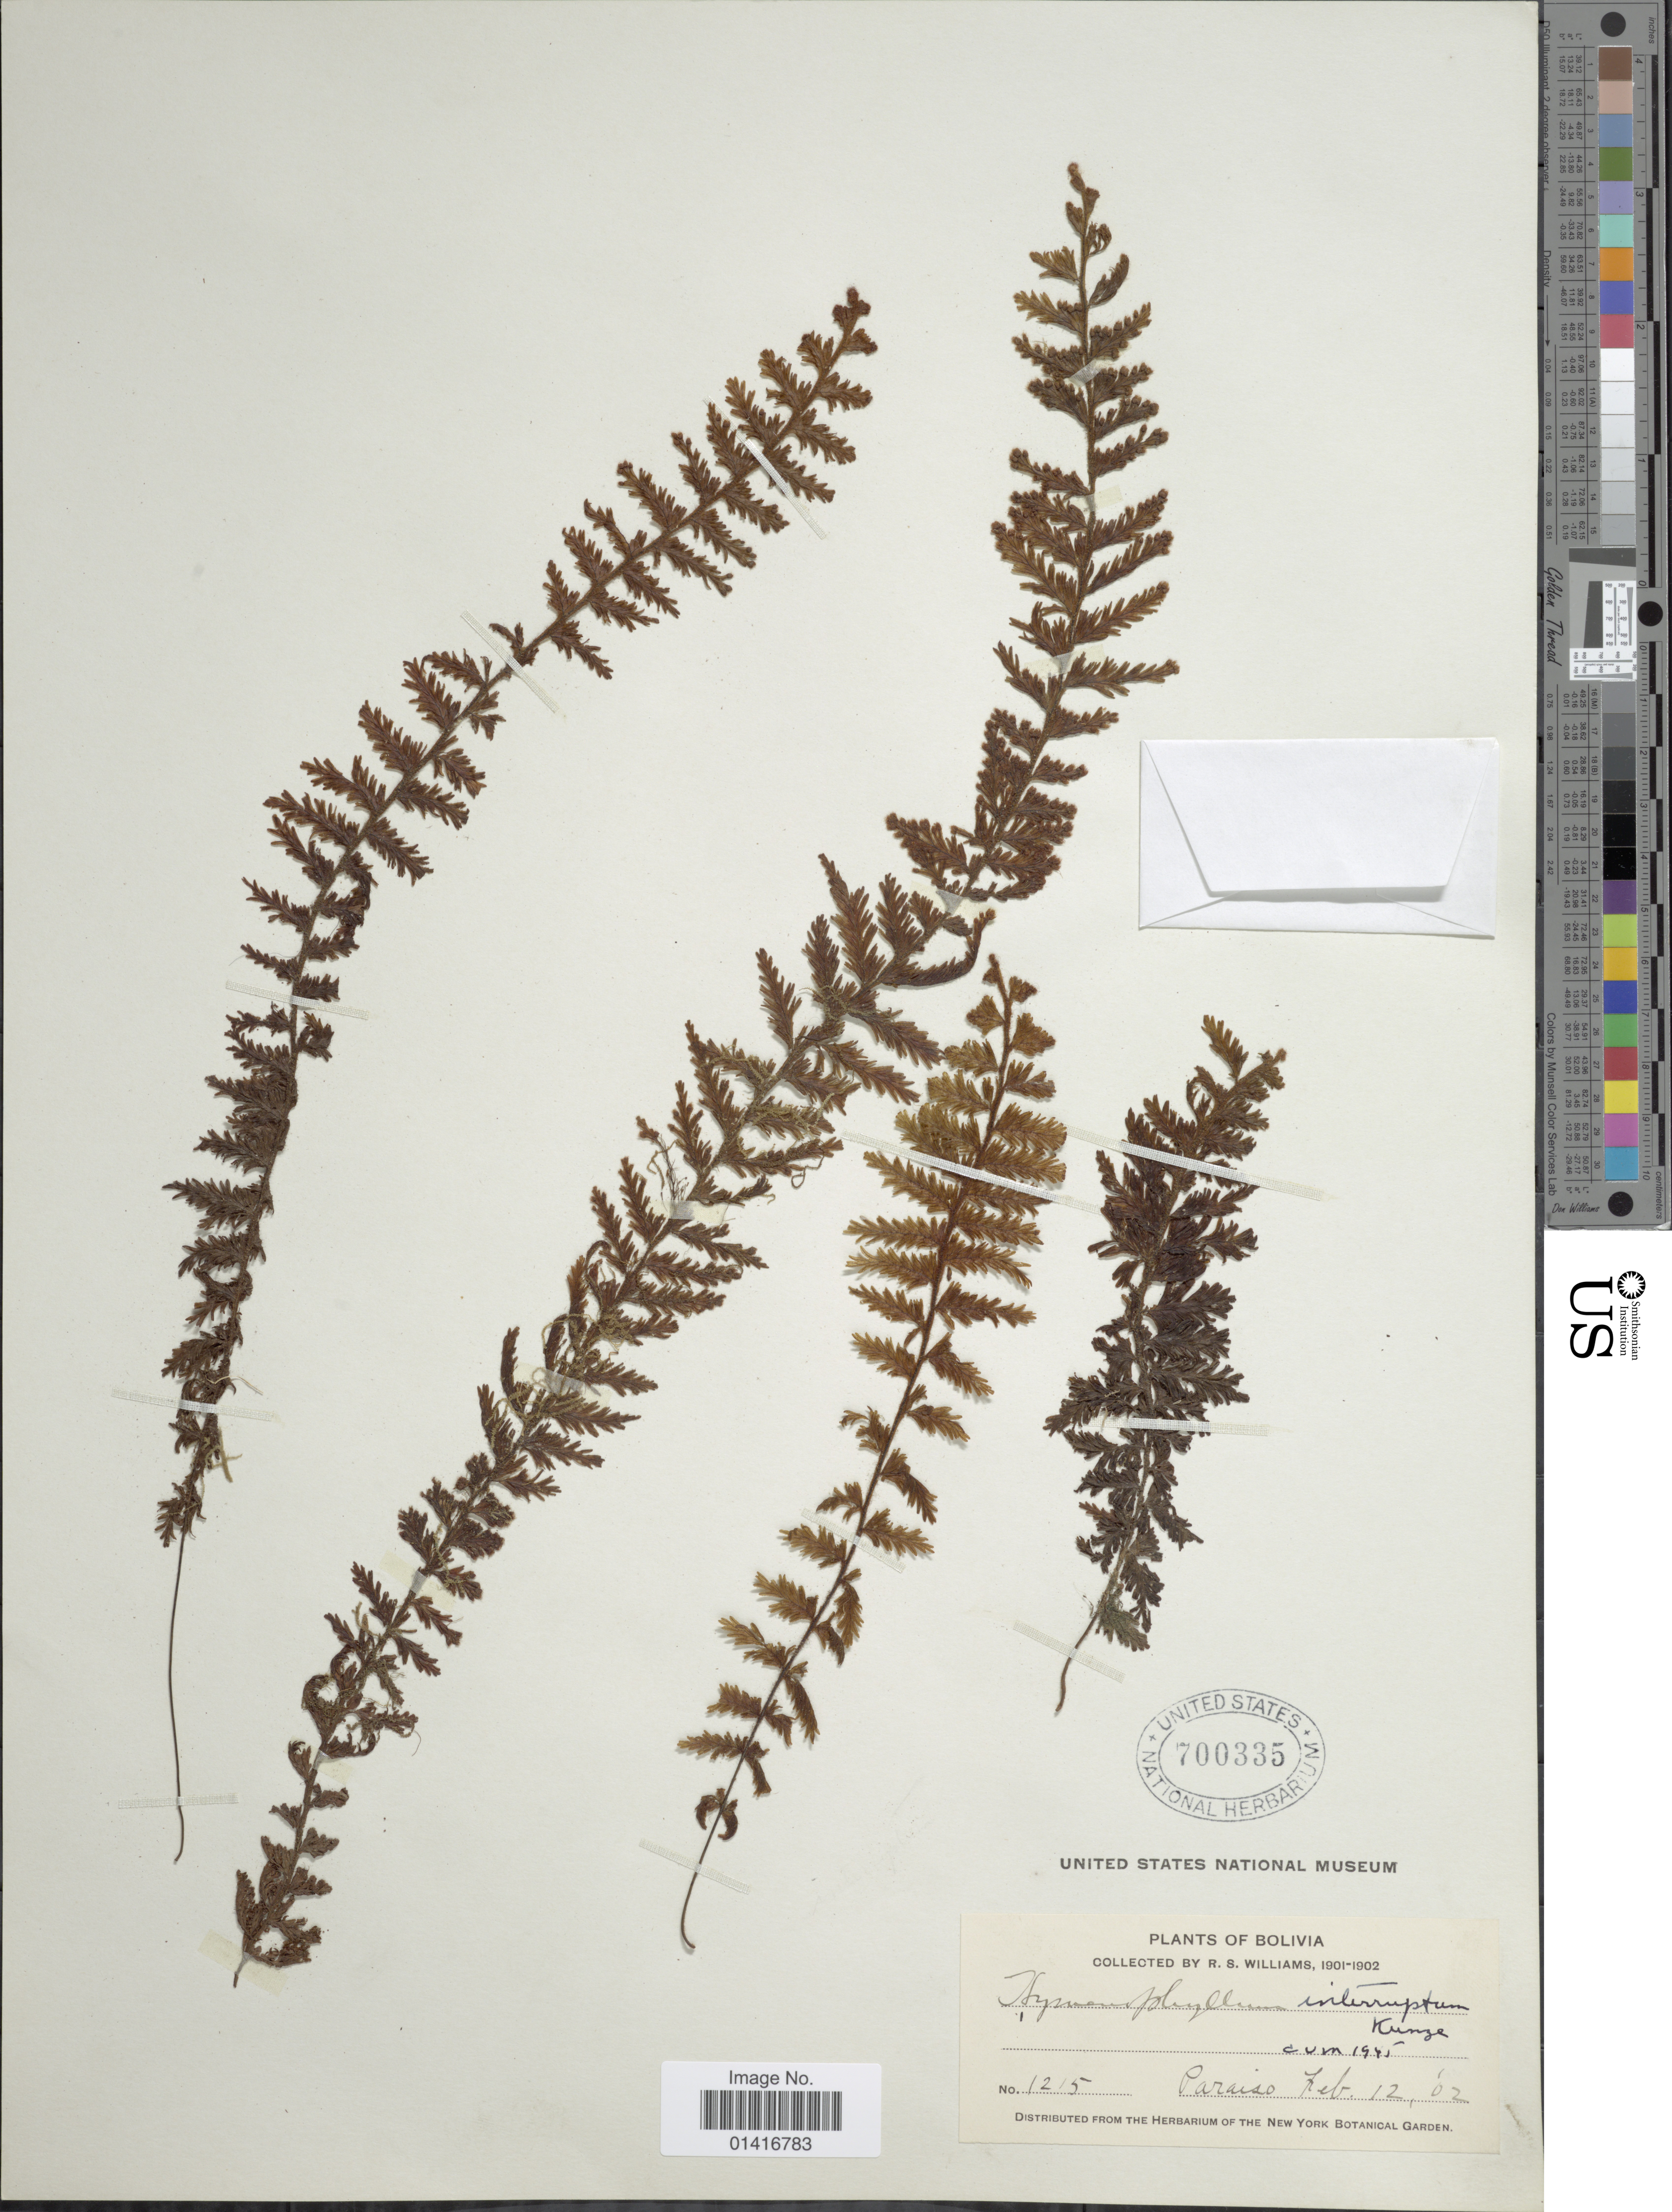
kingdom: Plantae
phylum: Tracheophyta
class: Polypodiopsida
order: Hymenophyllales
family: Hymenophyllaceae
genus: Hymenophyllum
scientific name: Hymenophyllum plumieri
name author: Hook. & Grev.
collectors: R. S. Williams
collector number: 1215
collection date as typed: Feb. 12, '02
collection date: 1902-02-12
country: Bolivia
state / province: La Paz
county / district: Franz Tamayo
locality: Paraiso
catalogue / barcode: US 700335